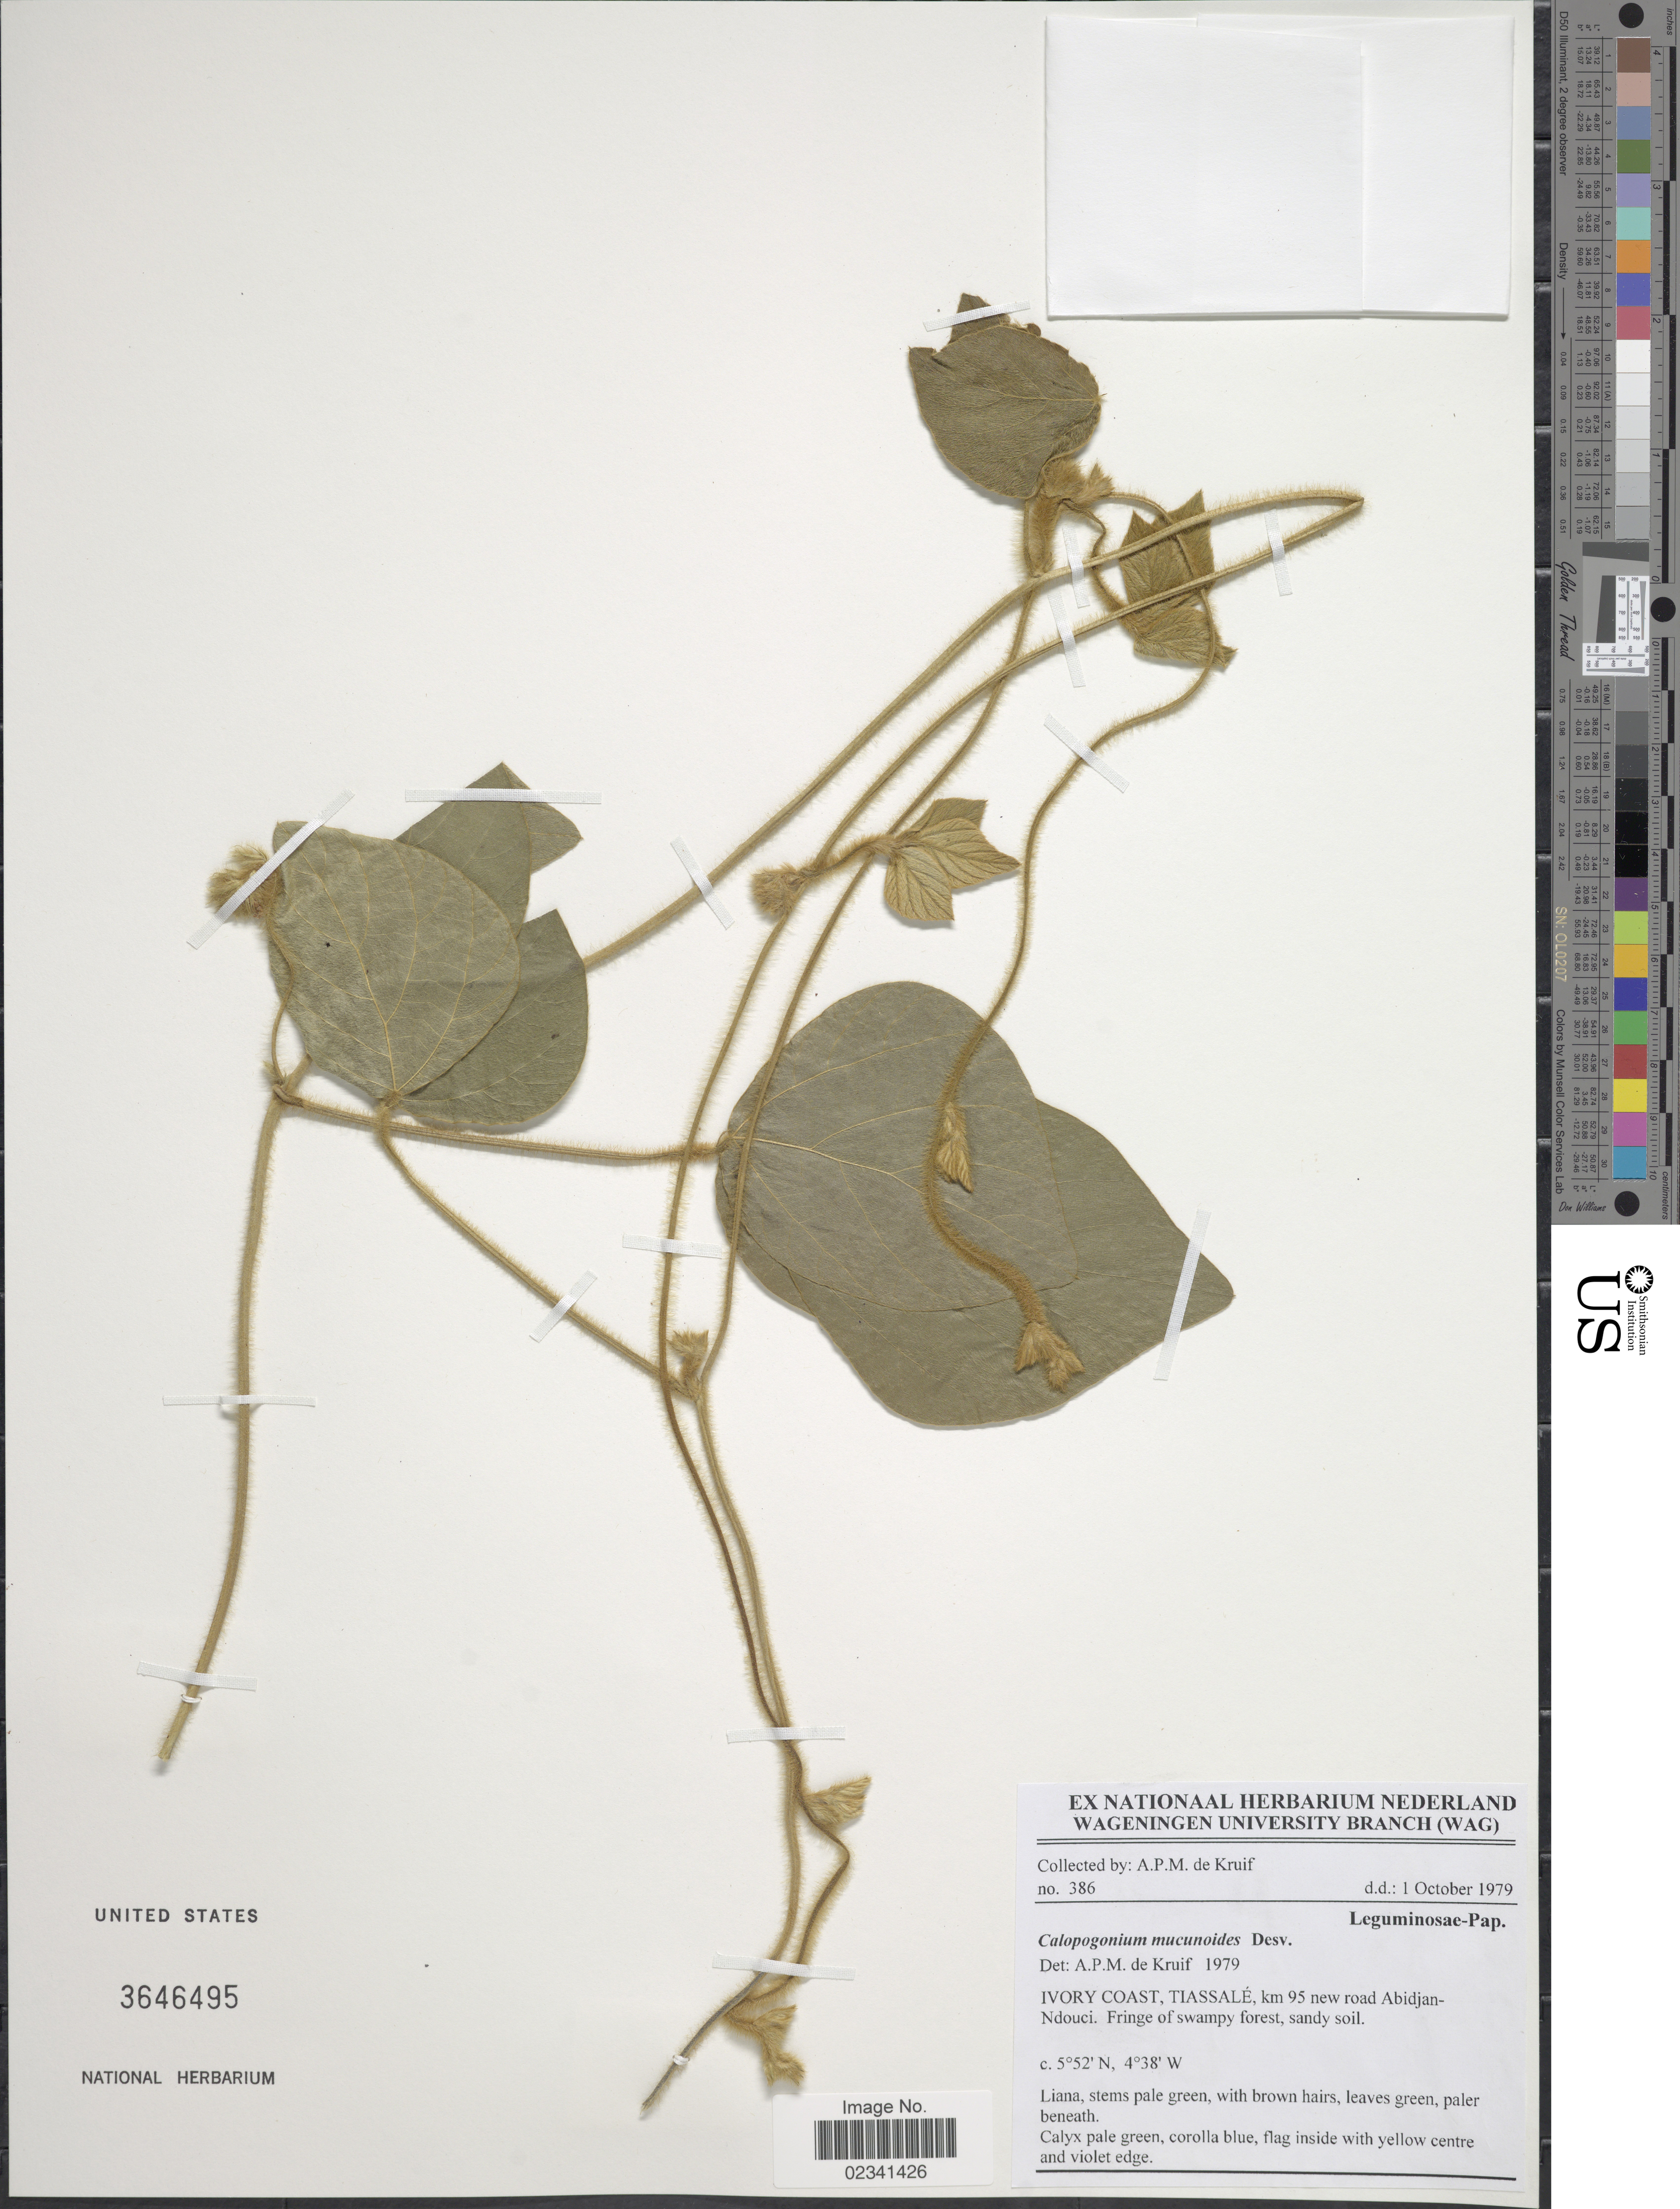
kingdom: Plantae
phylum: Tracheophyta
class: Magnoliopsida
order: Fabales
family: Fabaceae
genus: Calopogonium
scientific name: Calopogonium mucunoides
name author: Desv.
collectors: A. P. de Kruif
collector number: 386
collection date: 1979-10-01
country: Ivory Coast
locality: Tiassale, km 95 new road Abidjan-Ndouci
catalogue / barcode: US 3646495